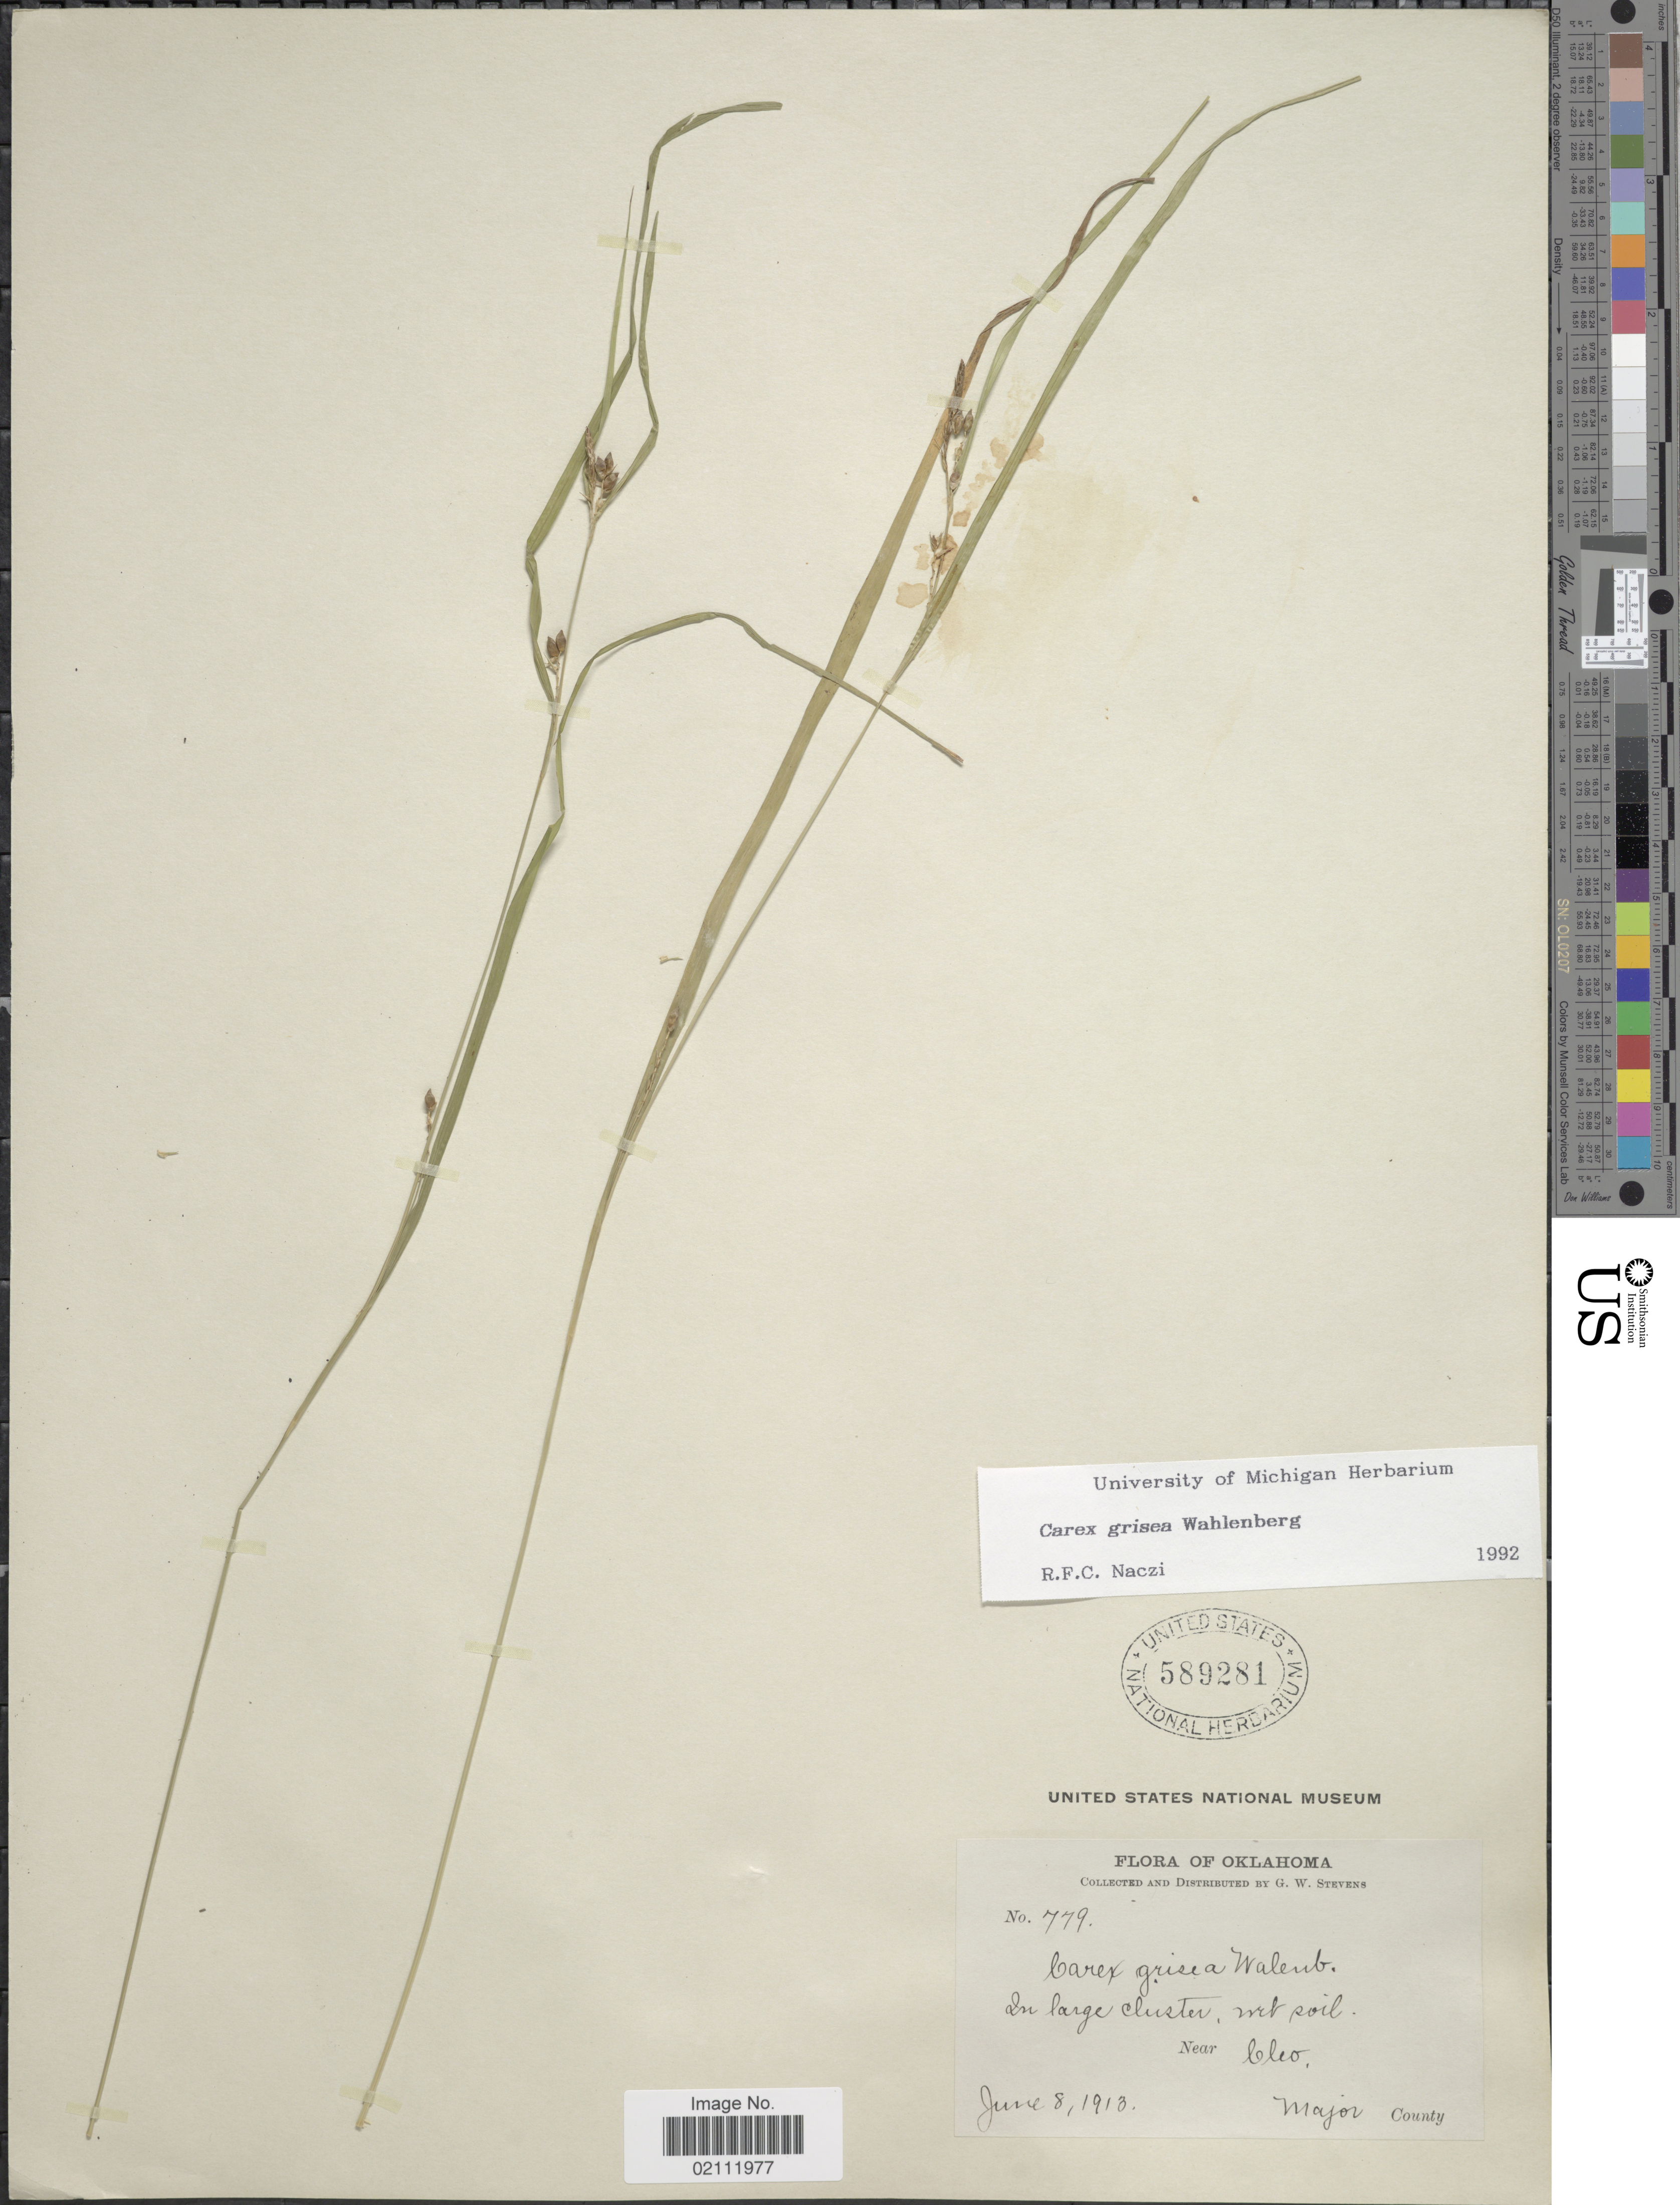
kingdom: Plantae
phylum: Tracheophyta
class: Liliopsida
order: Poales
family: Cyperaceae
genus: Carex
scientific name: Carex grisea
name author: Wahlenb.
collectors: G. W. Stevens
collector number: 779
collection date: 1913-06-08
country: United States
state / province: Oklahoma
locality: In large cluster, wet soil, near Cleo, Major County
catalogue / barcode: US 589281